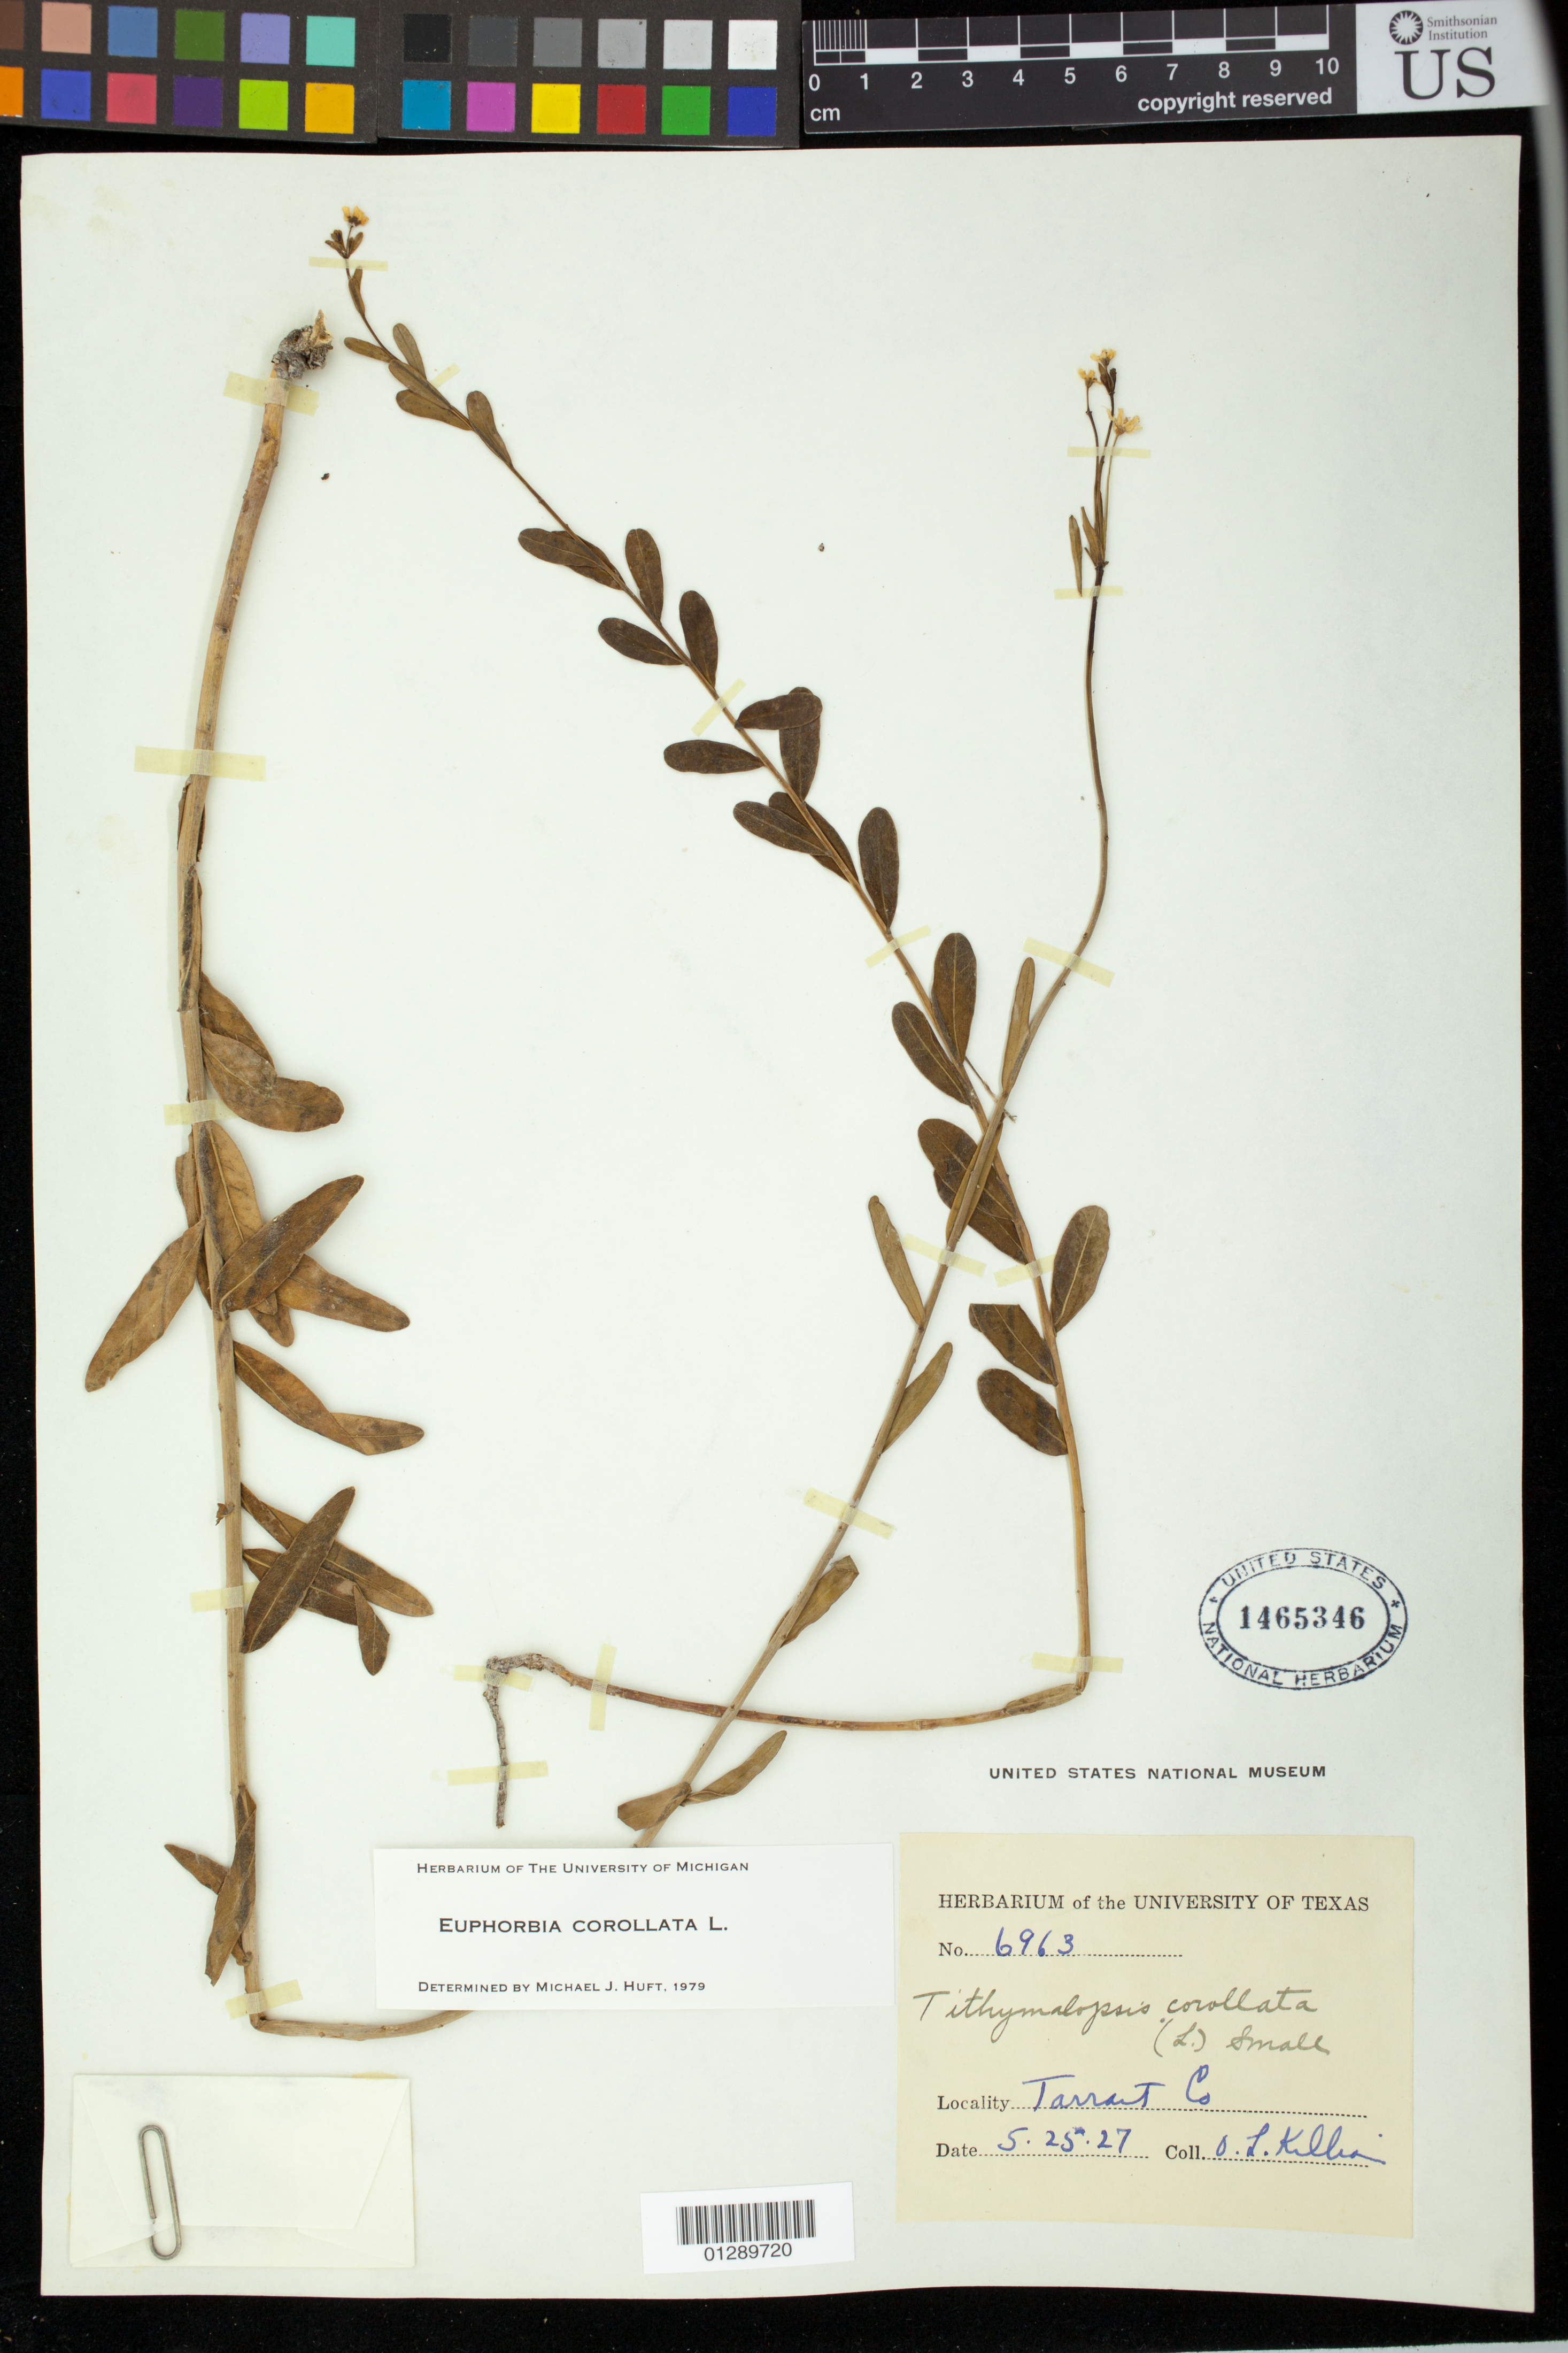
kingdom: Plantae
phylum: Tracheophyta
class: Magnoliopsida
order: Malpighiales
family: Euphorbiaceae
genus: Euphorbia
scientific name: Euphorbia corollata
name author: L.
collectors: O. Kilbi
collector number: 6963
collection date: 1927-05-25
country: United States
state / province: Texas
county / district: Tarrant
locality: Tarrant Co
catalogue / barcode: US 1465346